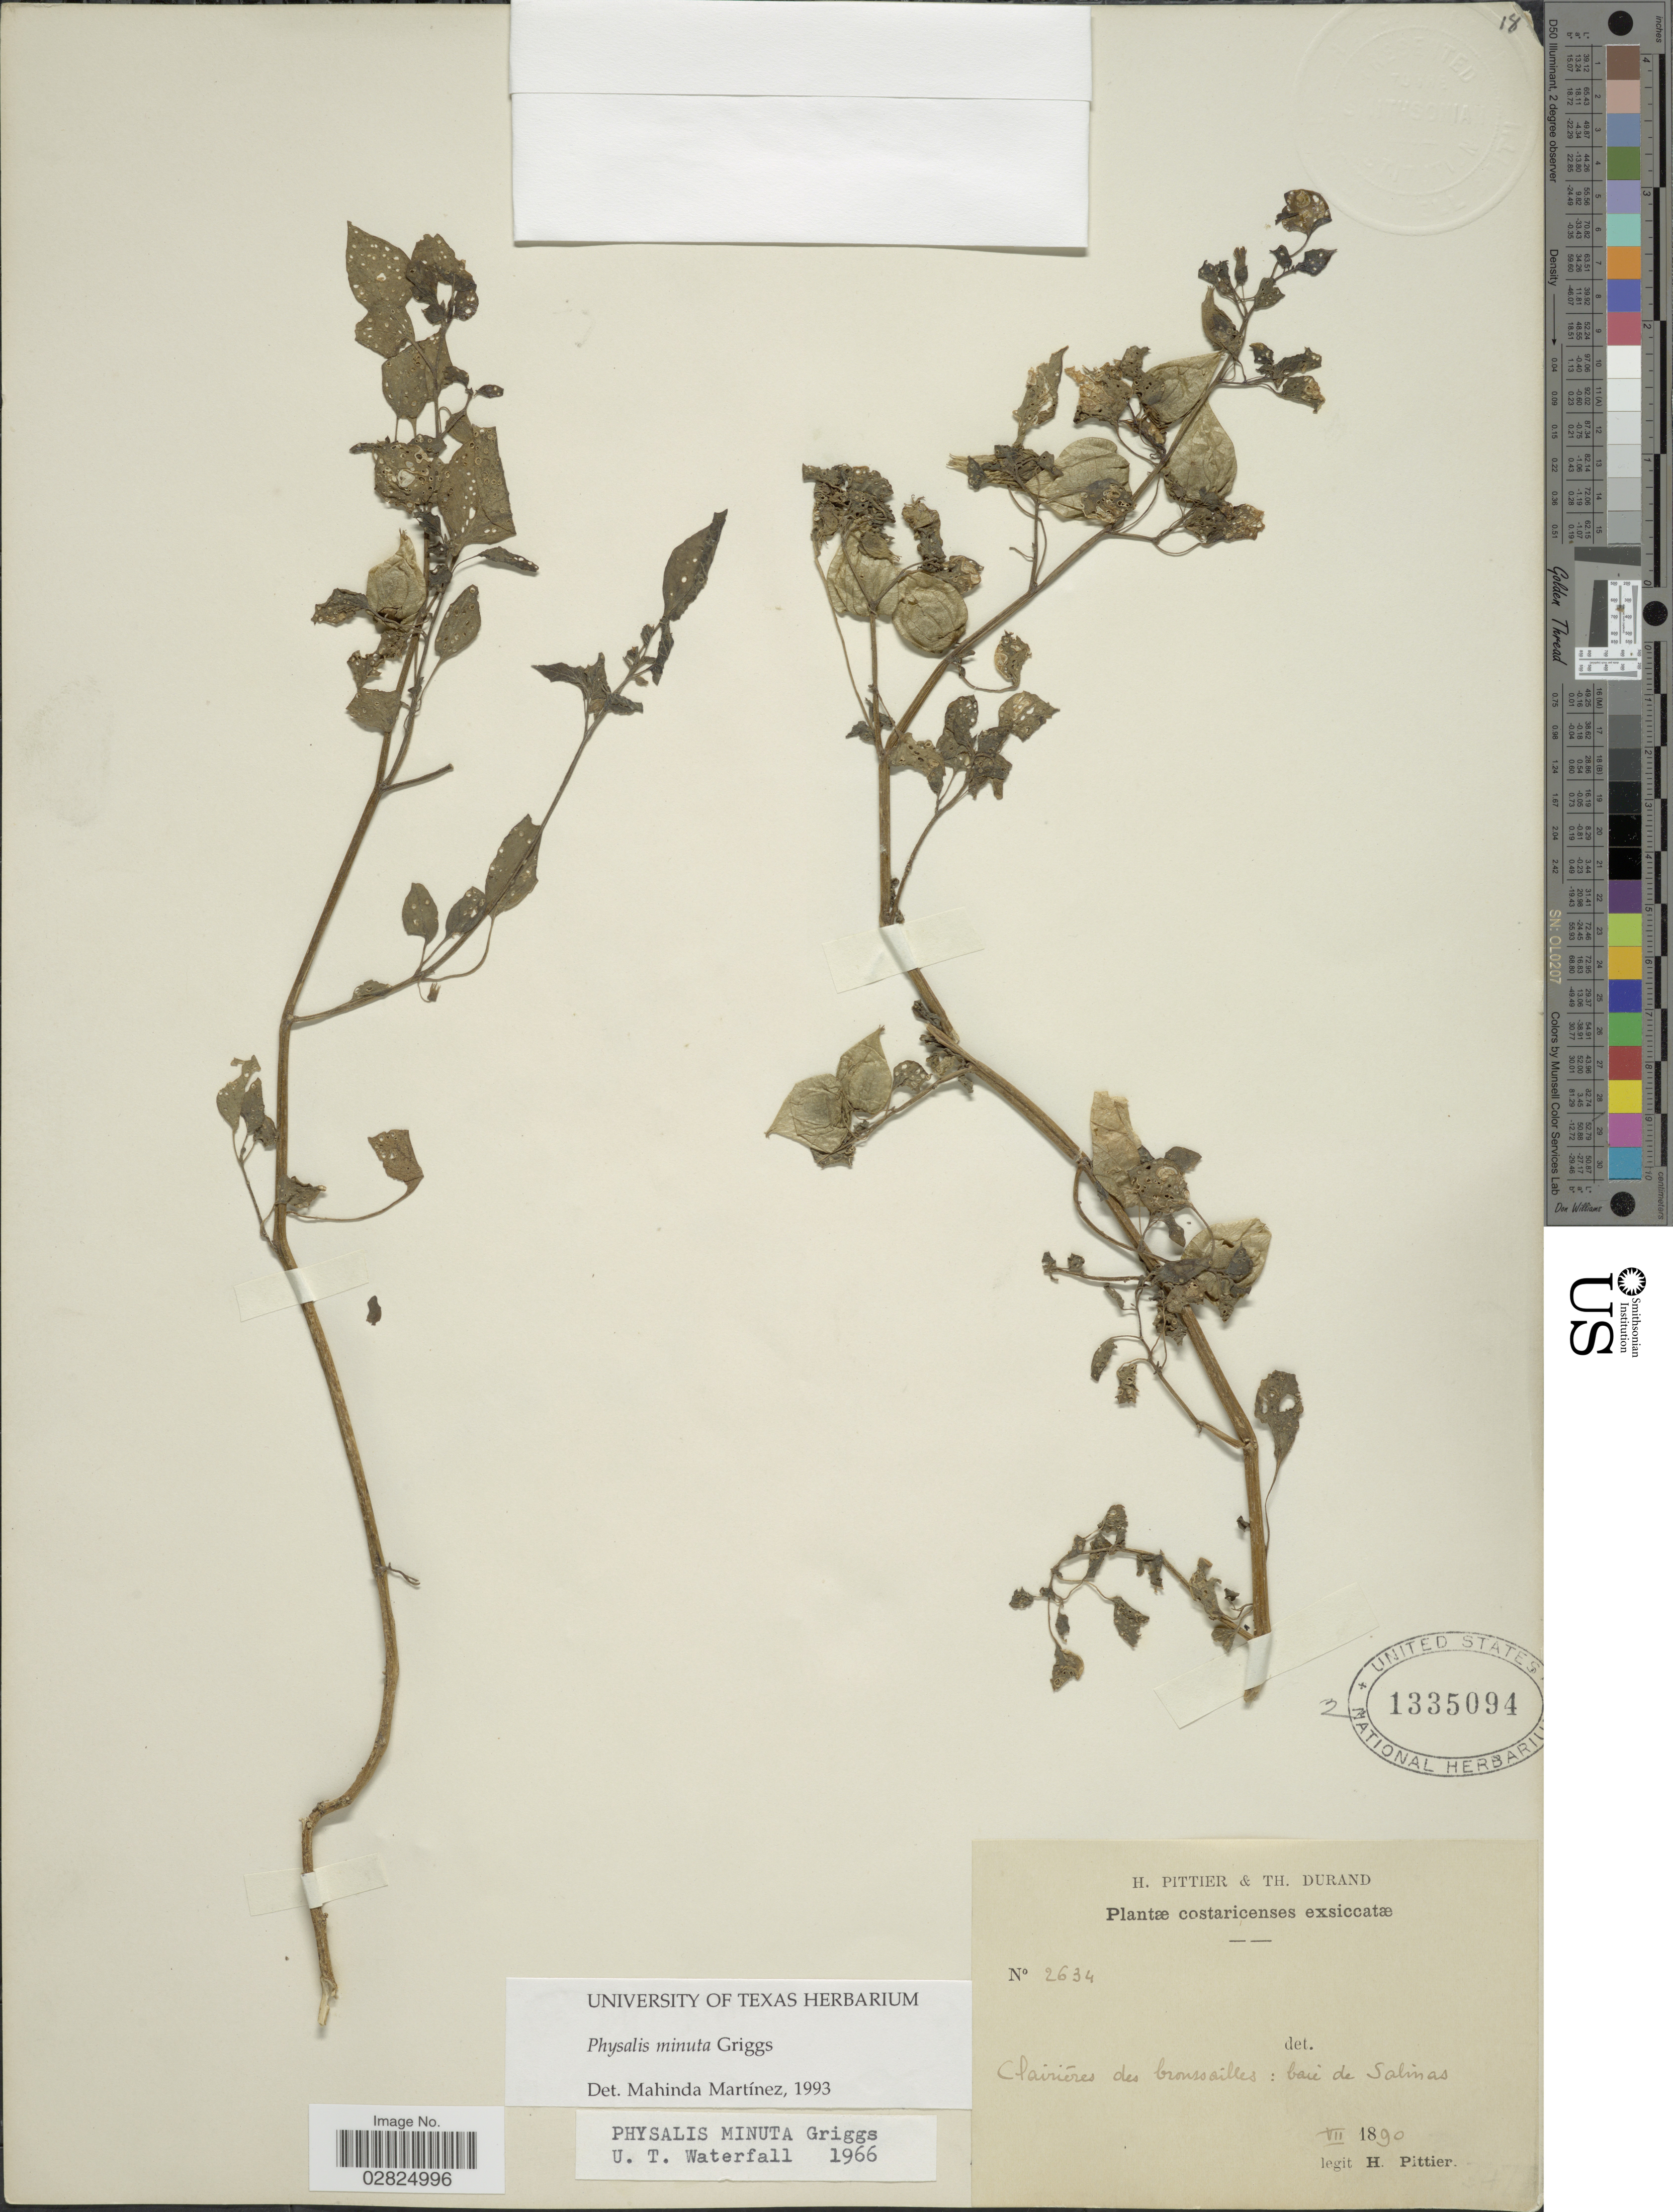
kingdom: Plantae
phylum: Tracheophyta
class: Magnoliopsida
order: Solanales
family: Solanaceae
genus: Physalis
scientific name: Physalis minuta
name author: R.F. Griggs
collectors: H. F. Pittier & T. Durand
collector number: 2634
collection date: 1890-07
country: Costa Rica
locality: Clairiéres des broussailles: des Baie de Salinas.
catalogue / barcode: US 1335094